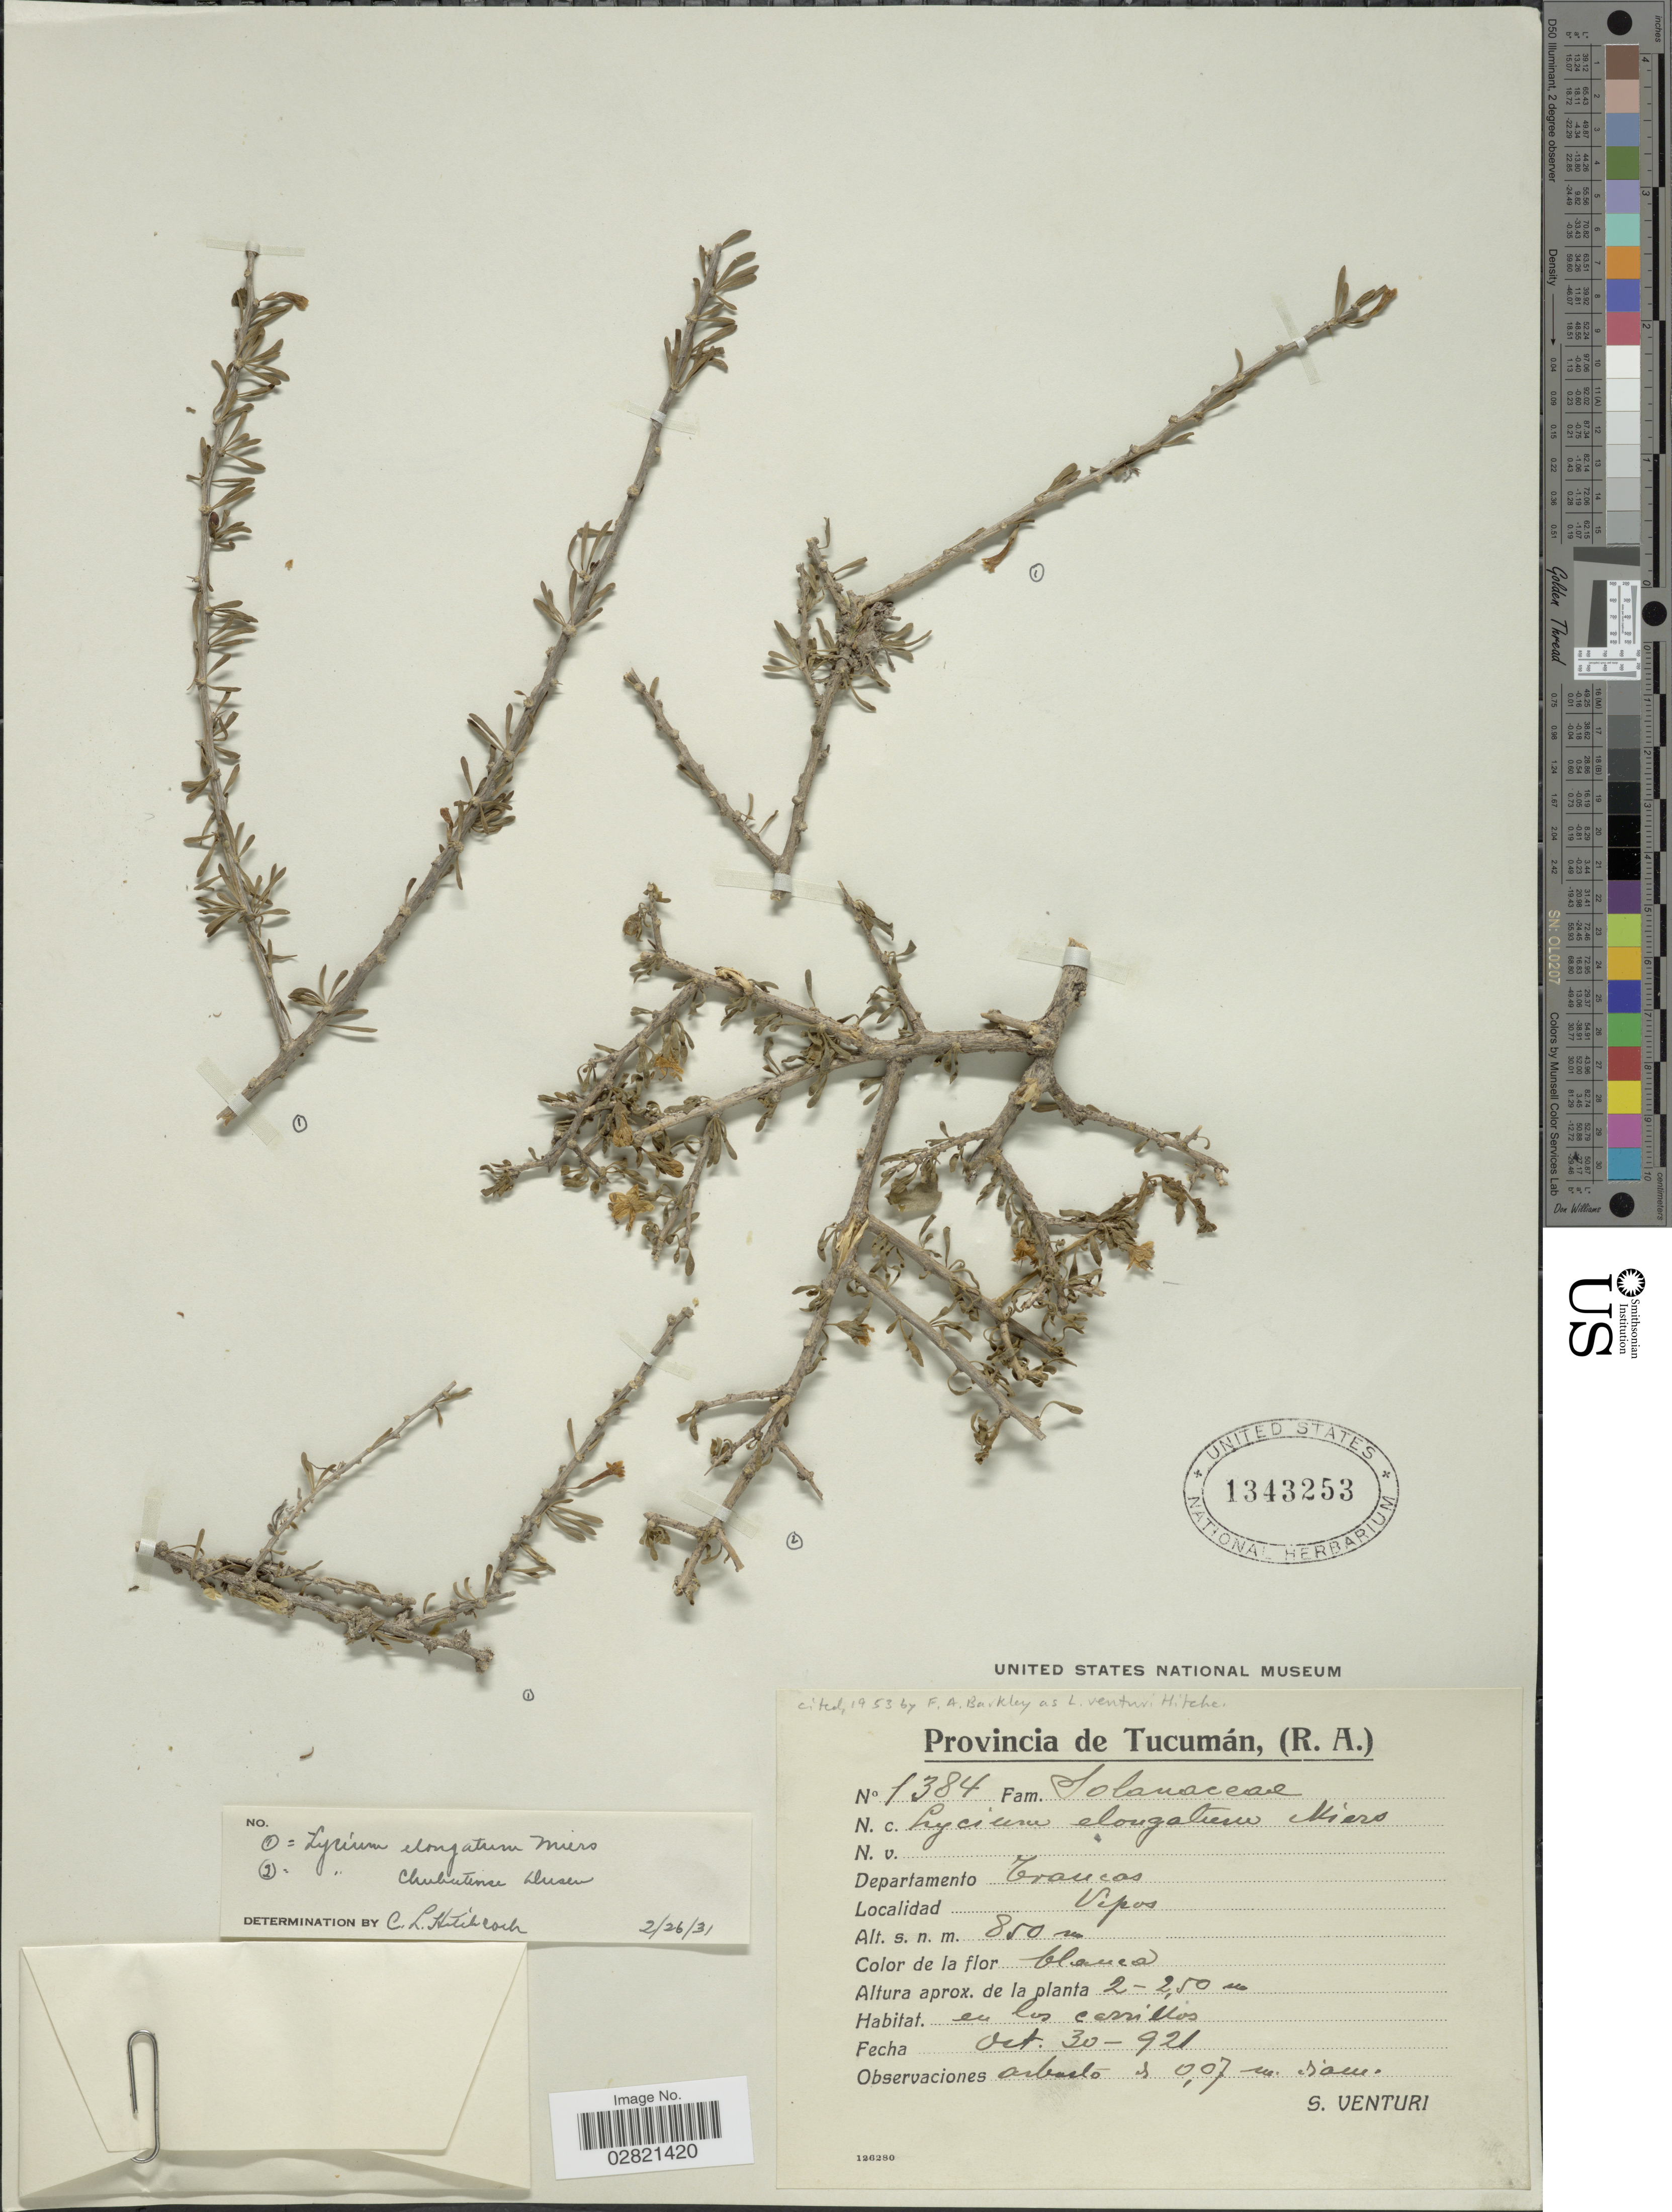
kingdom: Plantae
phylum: Tracheophyta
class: Magnoliopsida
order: Solanales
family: Solanaceae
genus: Lycium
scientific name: Lycium elongatum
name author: Miers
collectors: S. Venturi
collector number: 1384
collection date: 1921-10-30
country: Argentina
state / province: Tucuman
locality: Provincia de Tucumán, (R.A.). Departamento Trancas. Vipos.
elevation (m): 850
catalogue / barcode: US 1343253